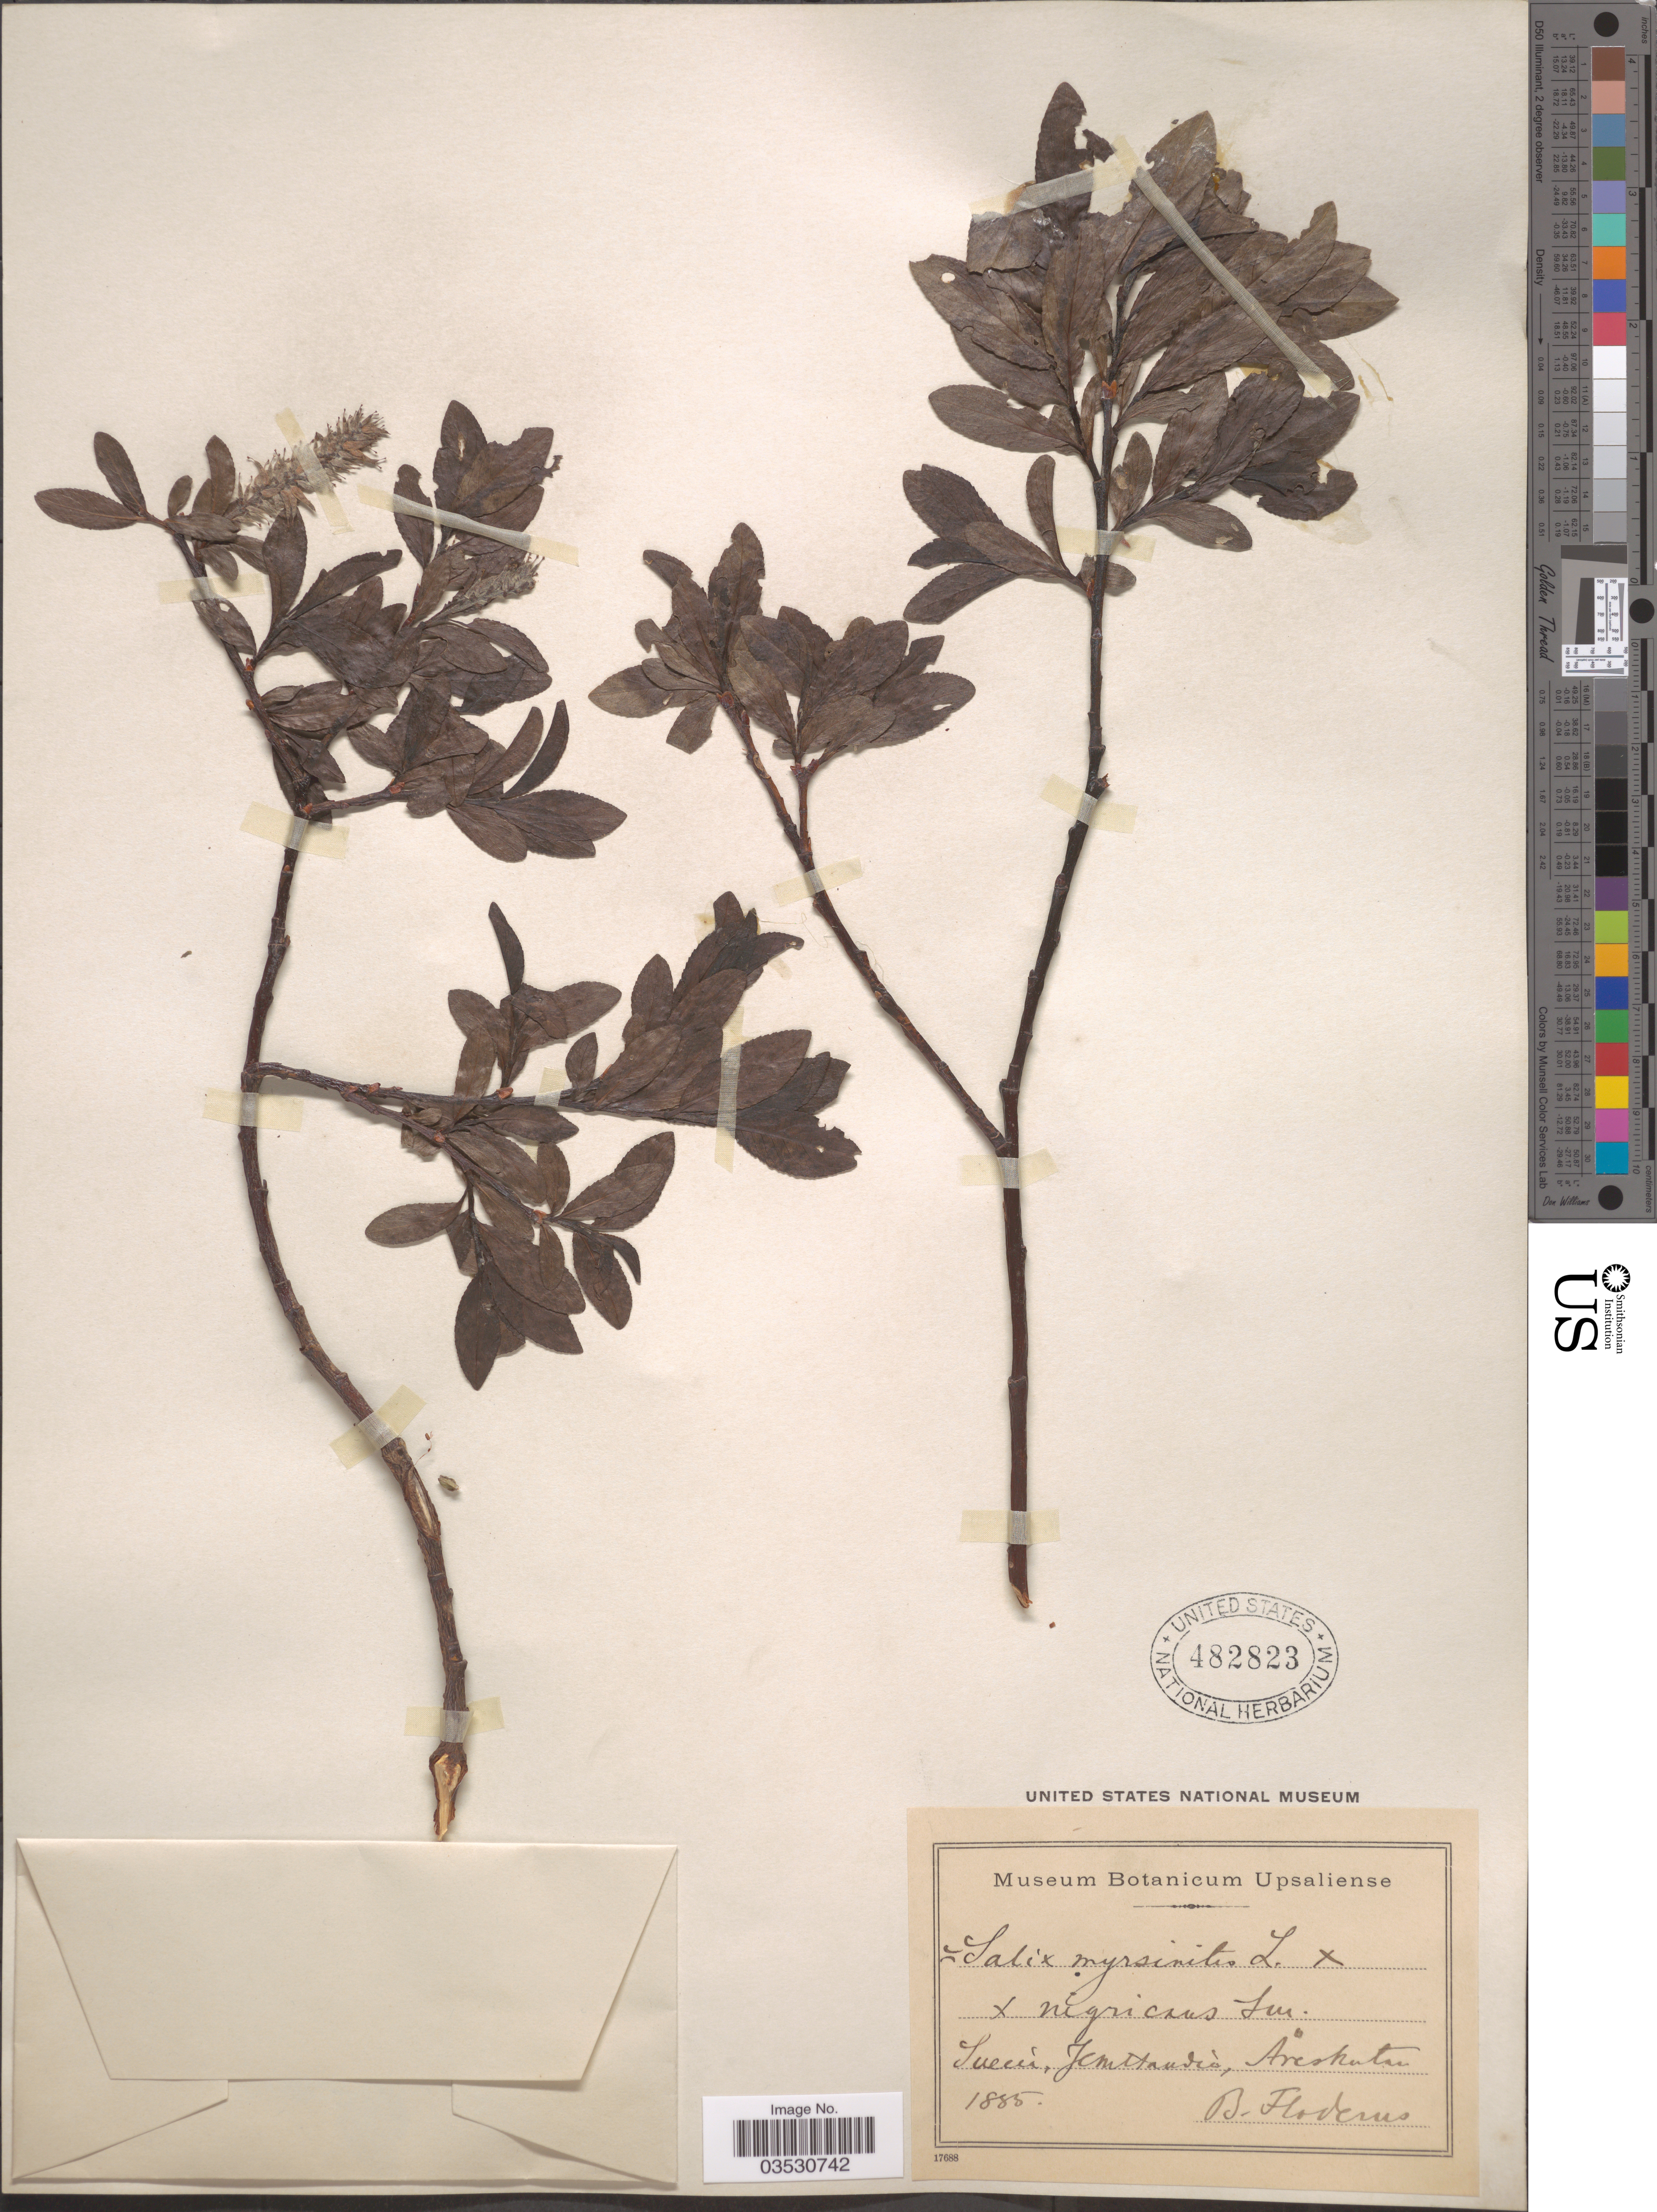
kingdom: Plantae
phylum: Tracheophyta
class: Magnoliopsida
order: Malpighiales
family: Salicaceae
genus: Salix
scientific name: Salix myrsinites x S. nigricans Sm.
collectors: B. G. O. Floderus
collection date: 1885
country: Sweden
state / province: Jämtland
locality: Suecia, Jemtlandia, Areskutan.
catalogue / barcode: US 482823